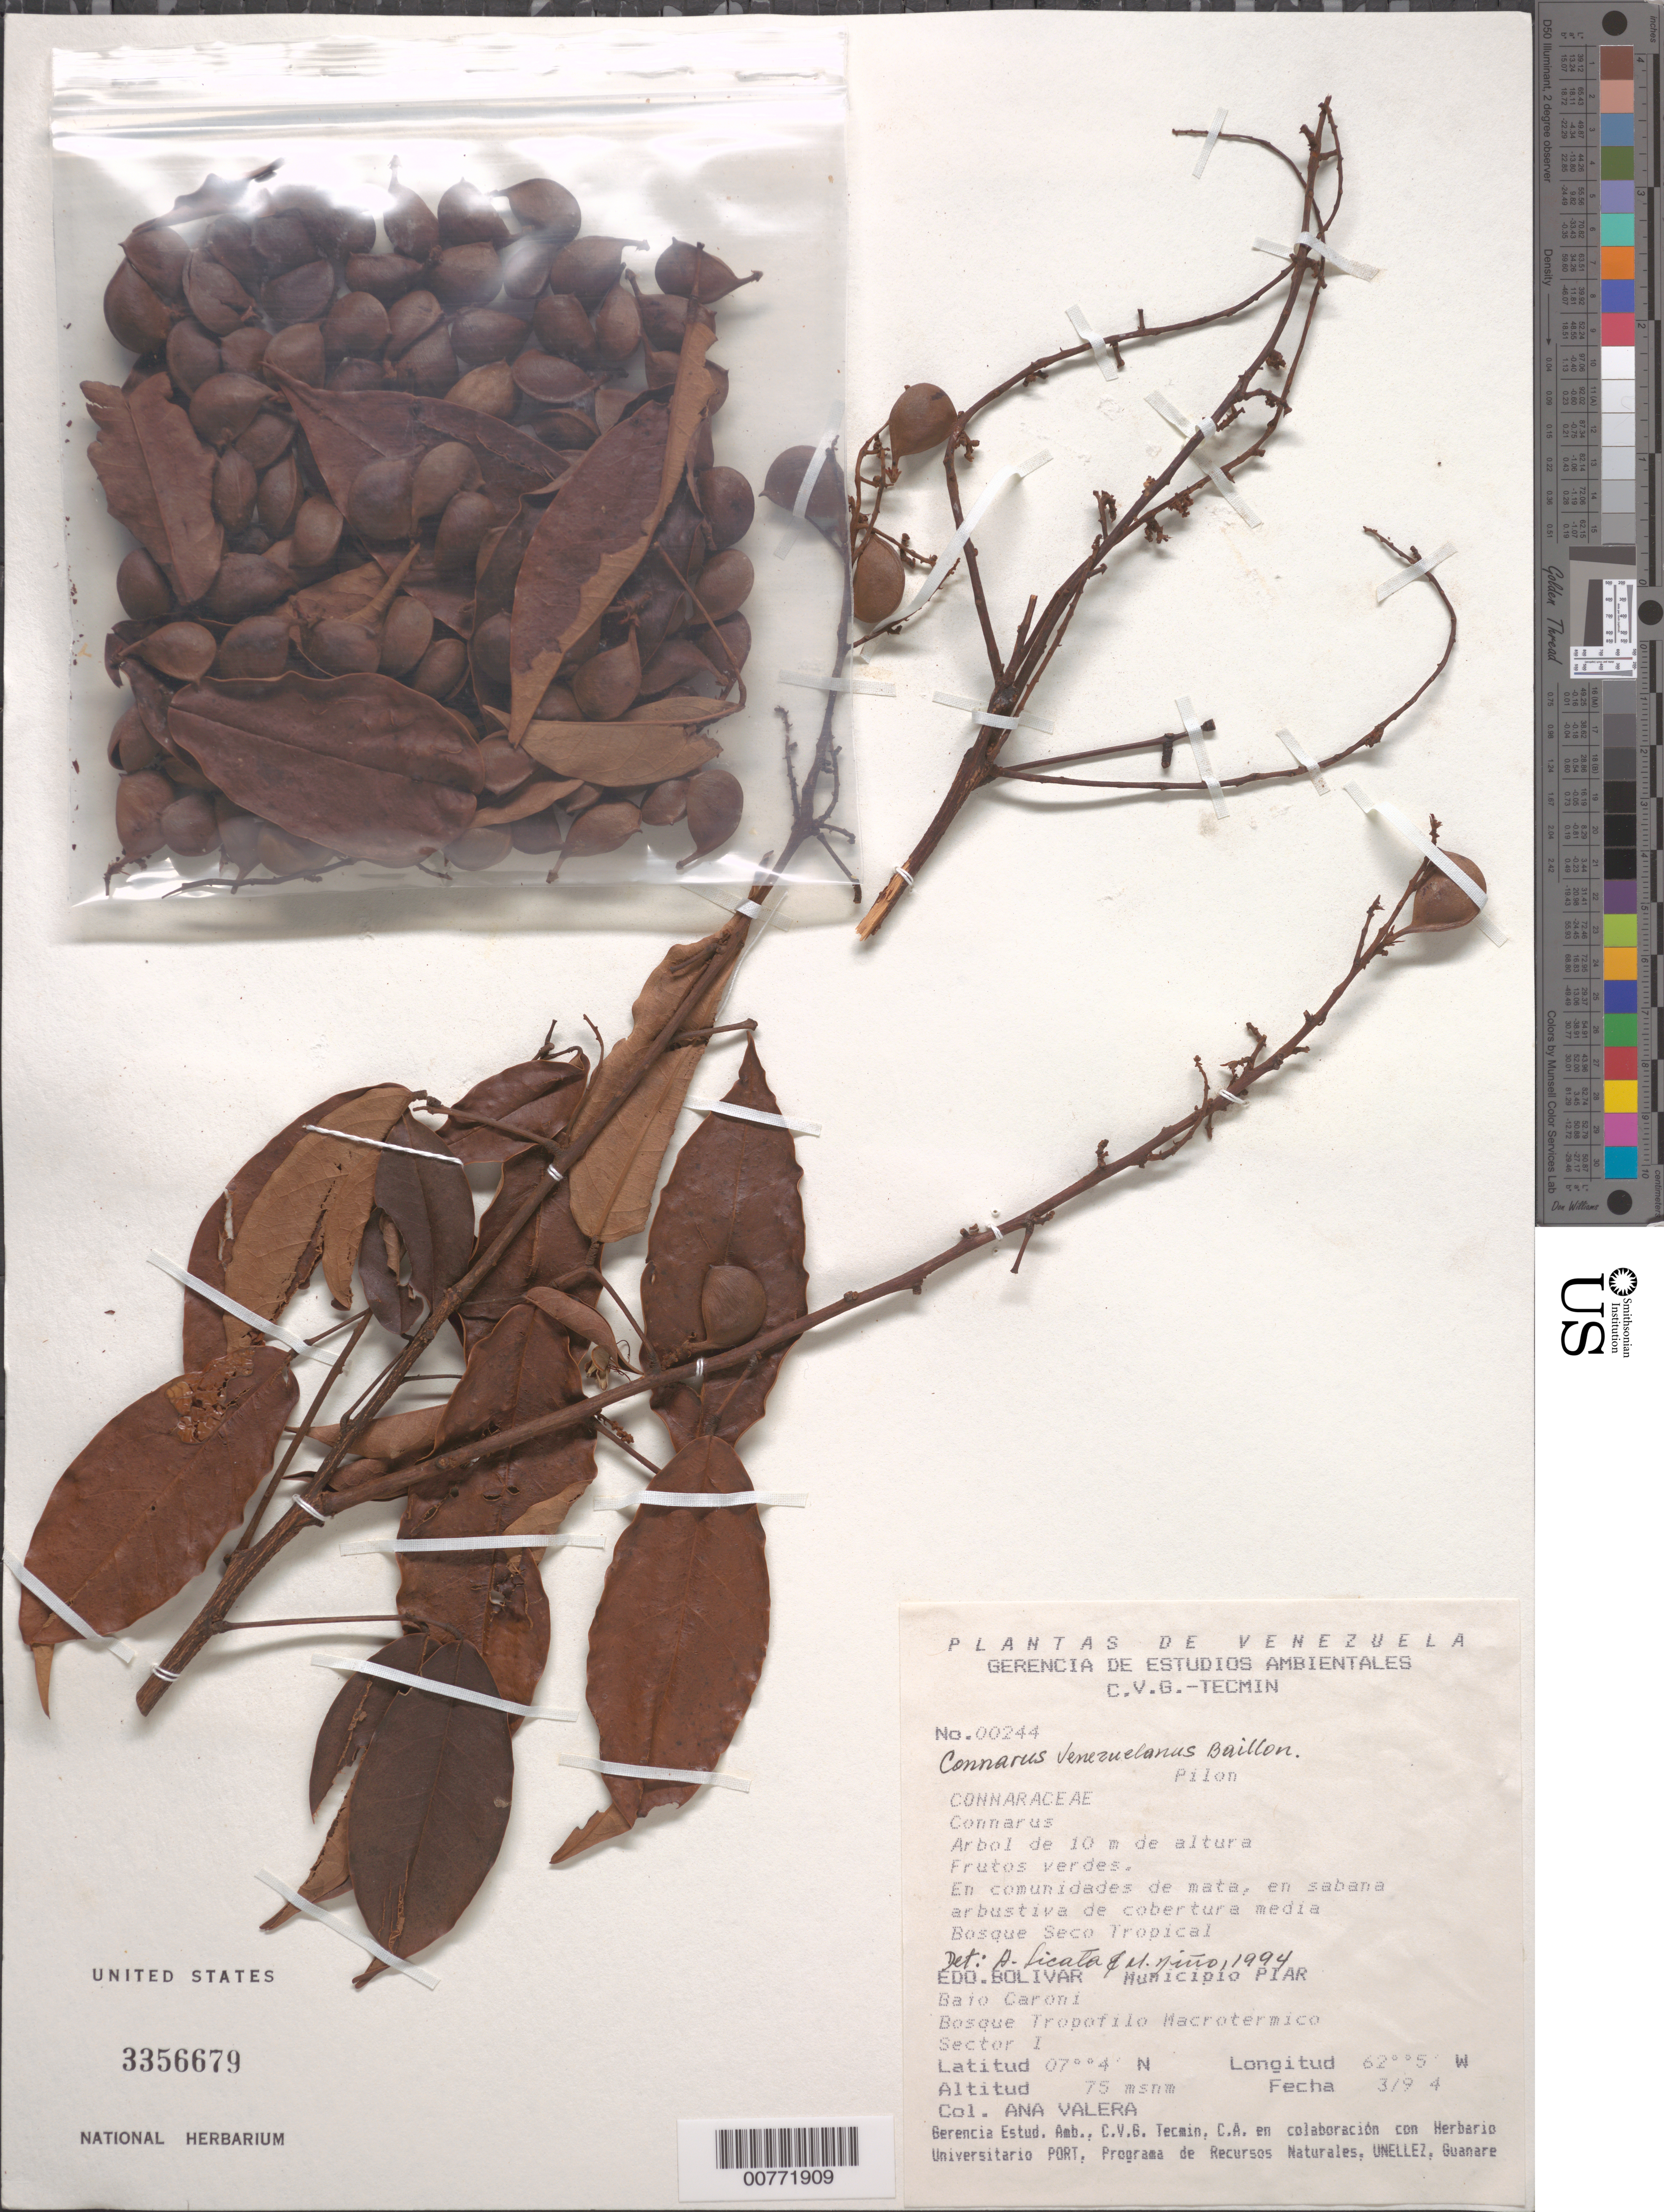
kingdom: Plantae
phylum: Tracheophyta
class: Magnoliopsida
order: Oxalidales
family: Connaraceae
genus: Connarus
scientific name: Connarus venezuelanus var. venezuelanus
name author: Baill.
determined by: Licata, A.; Niño, S. M.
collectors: A. Valera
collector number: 244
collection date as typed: Mar-94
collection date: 1994-03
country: Venezuela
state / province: Bolívar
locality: Mun. Piar, Bajo Caroní, Bosque Tropofilo Macrotermico, Sector I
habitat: Comunidades de mata, en sabana arbustiva de cobertura media; bosque seco tropical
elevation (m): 75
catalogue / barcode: US 3356679